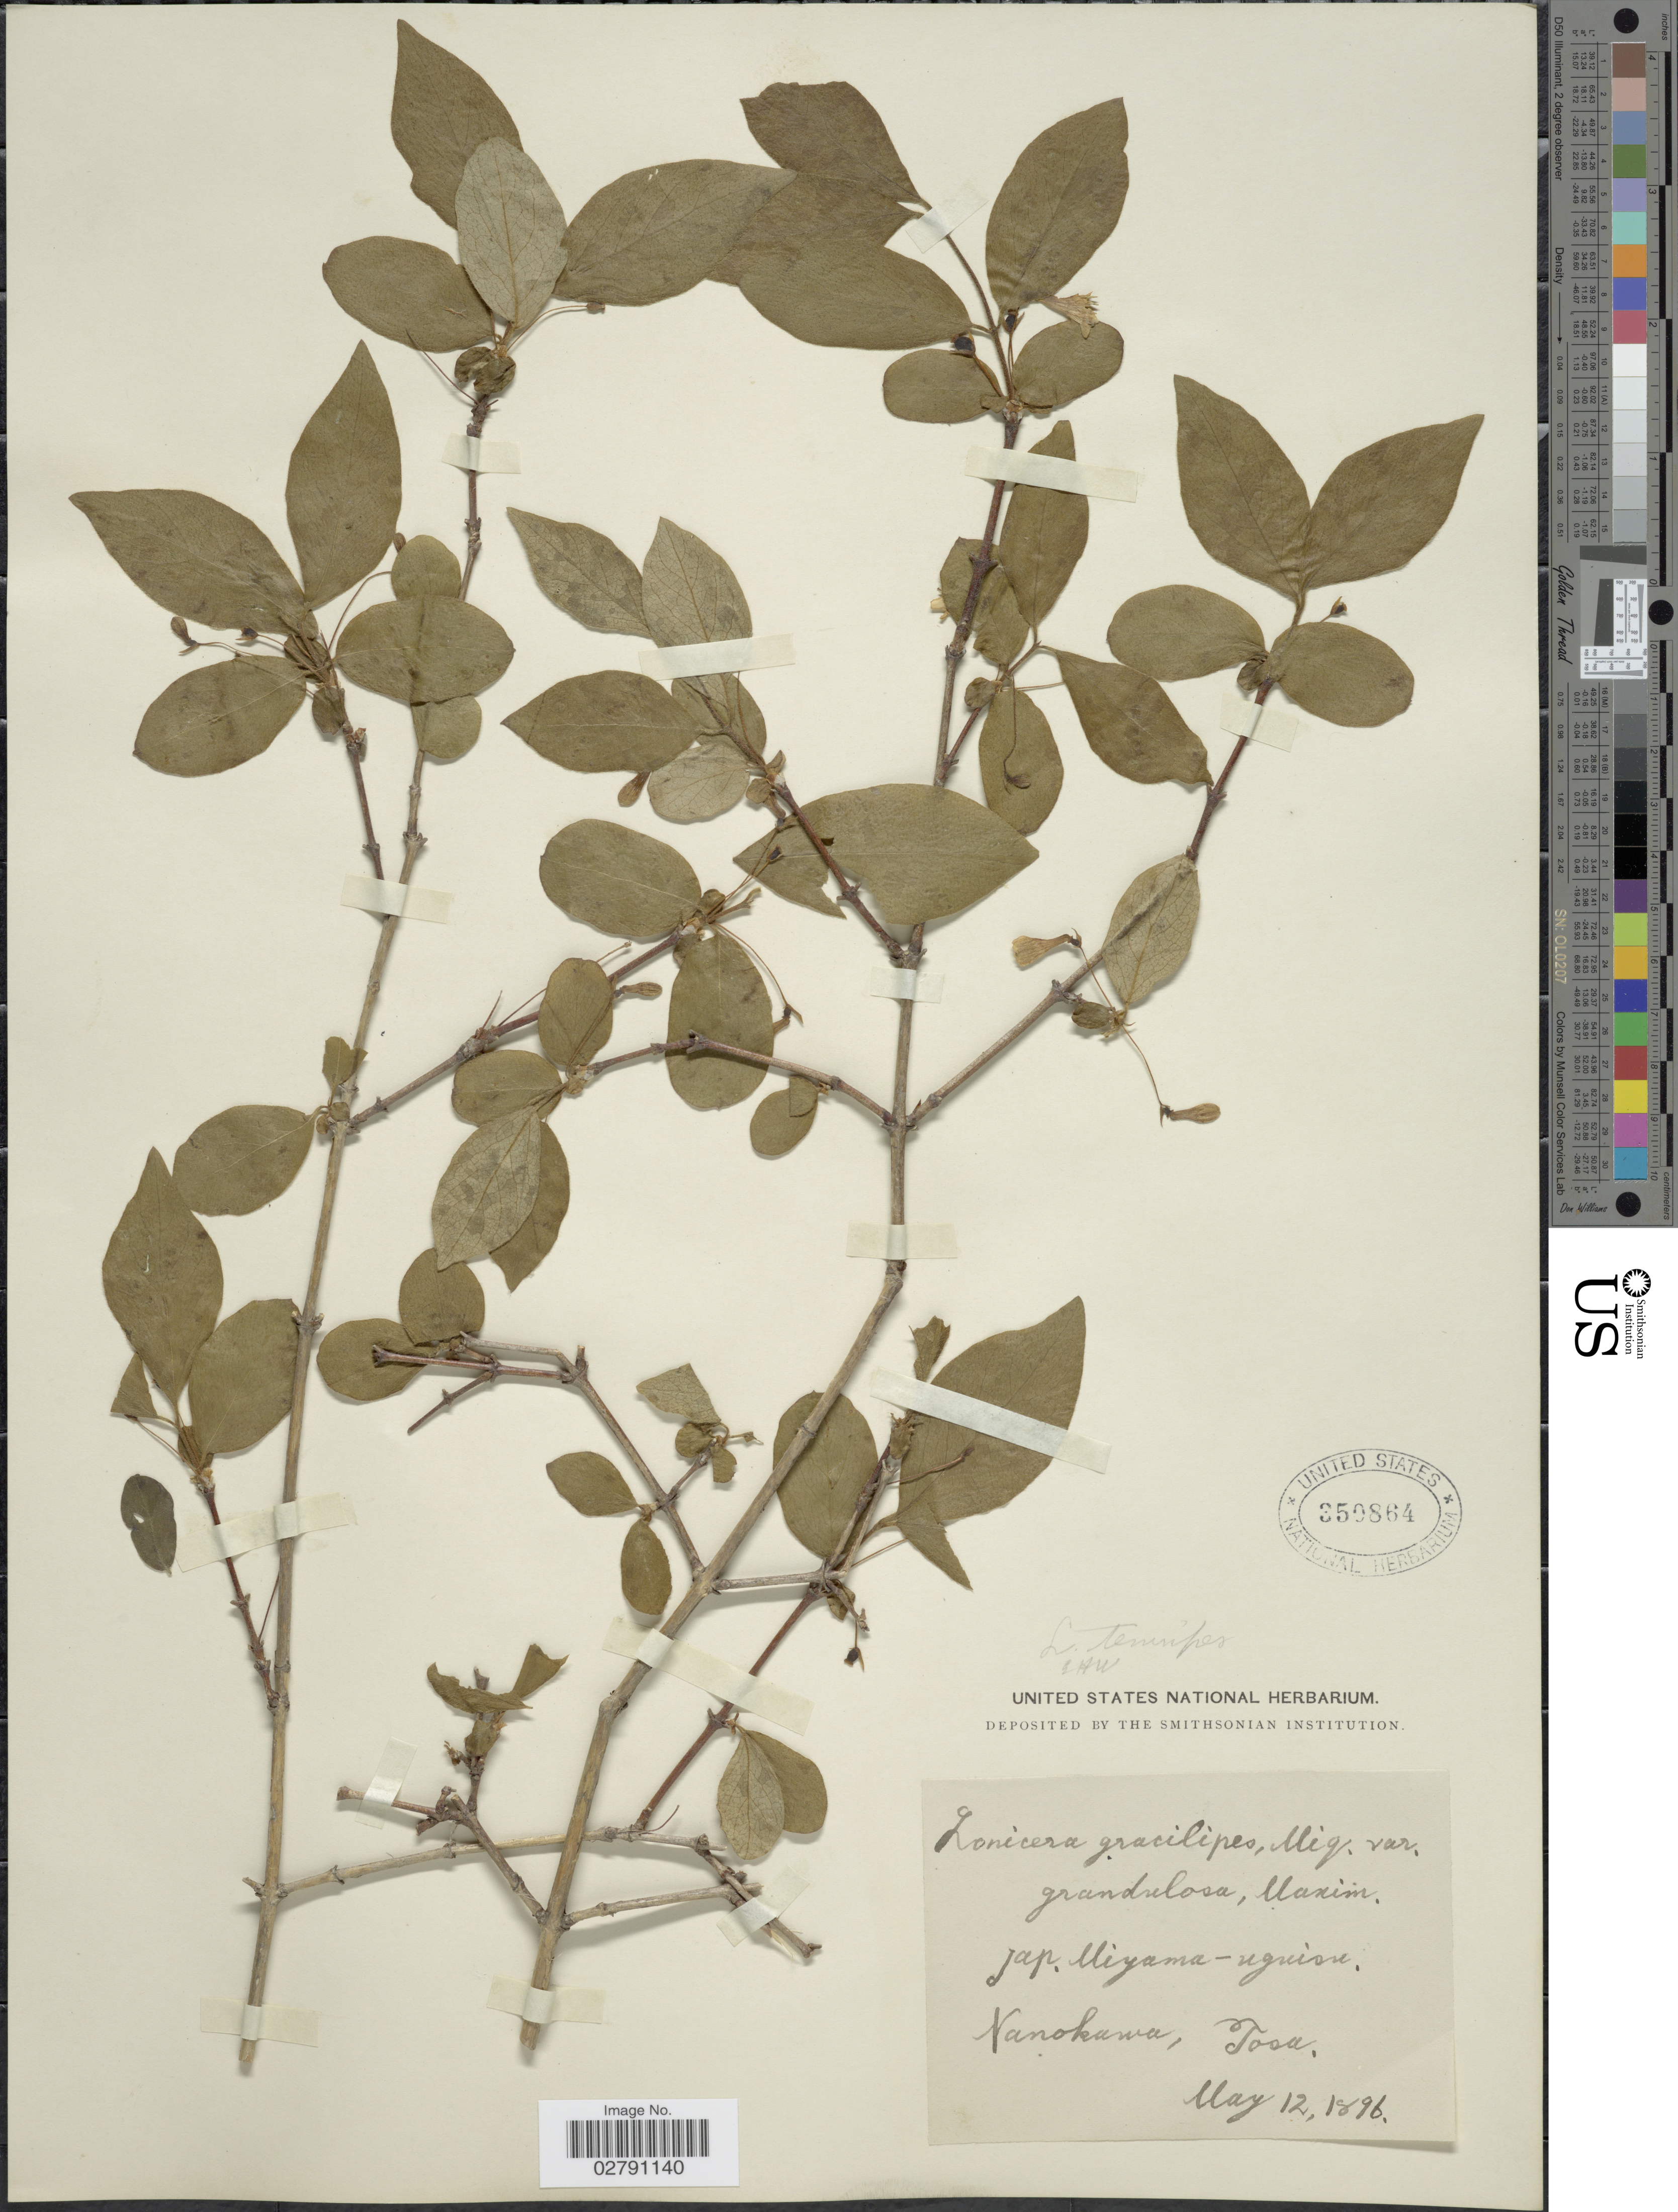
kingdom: Plantae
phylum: Tracheophyta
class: Magnoliopsida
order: Dipsacales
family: Caprifoliaceae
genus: Lonicera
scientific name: Lonicera tenuipes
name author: Nakai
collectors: T. Nanokawa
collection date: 1896-05-12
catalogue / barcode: US 359864